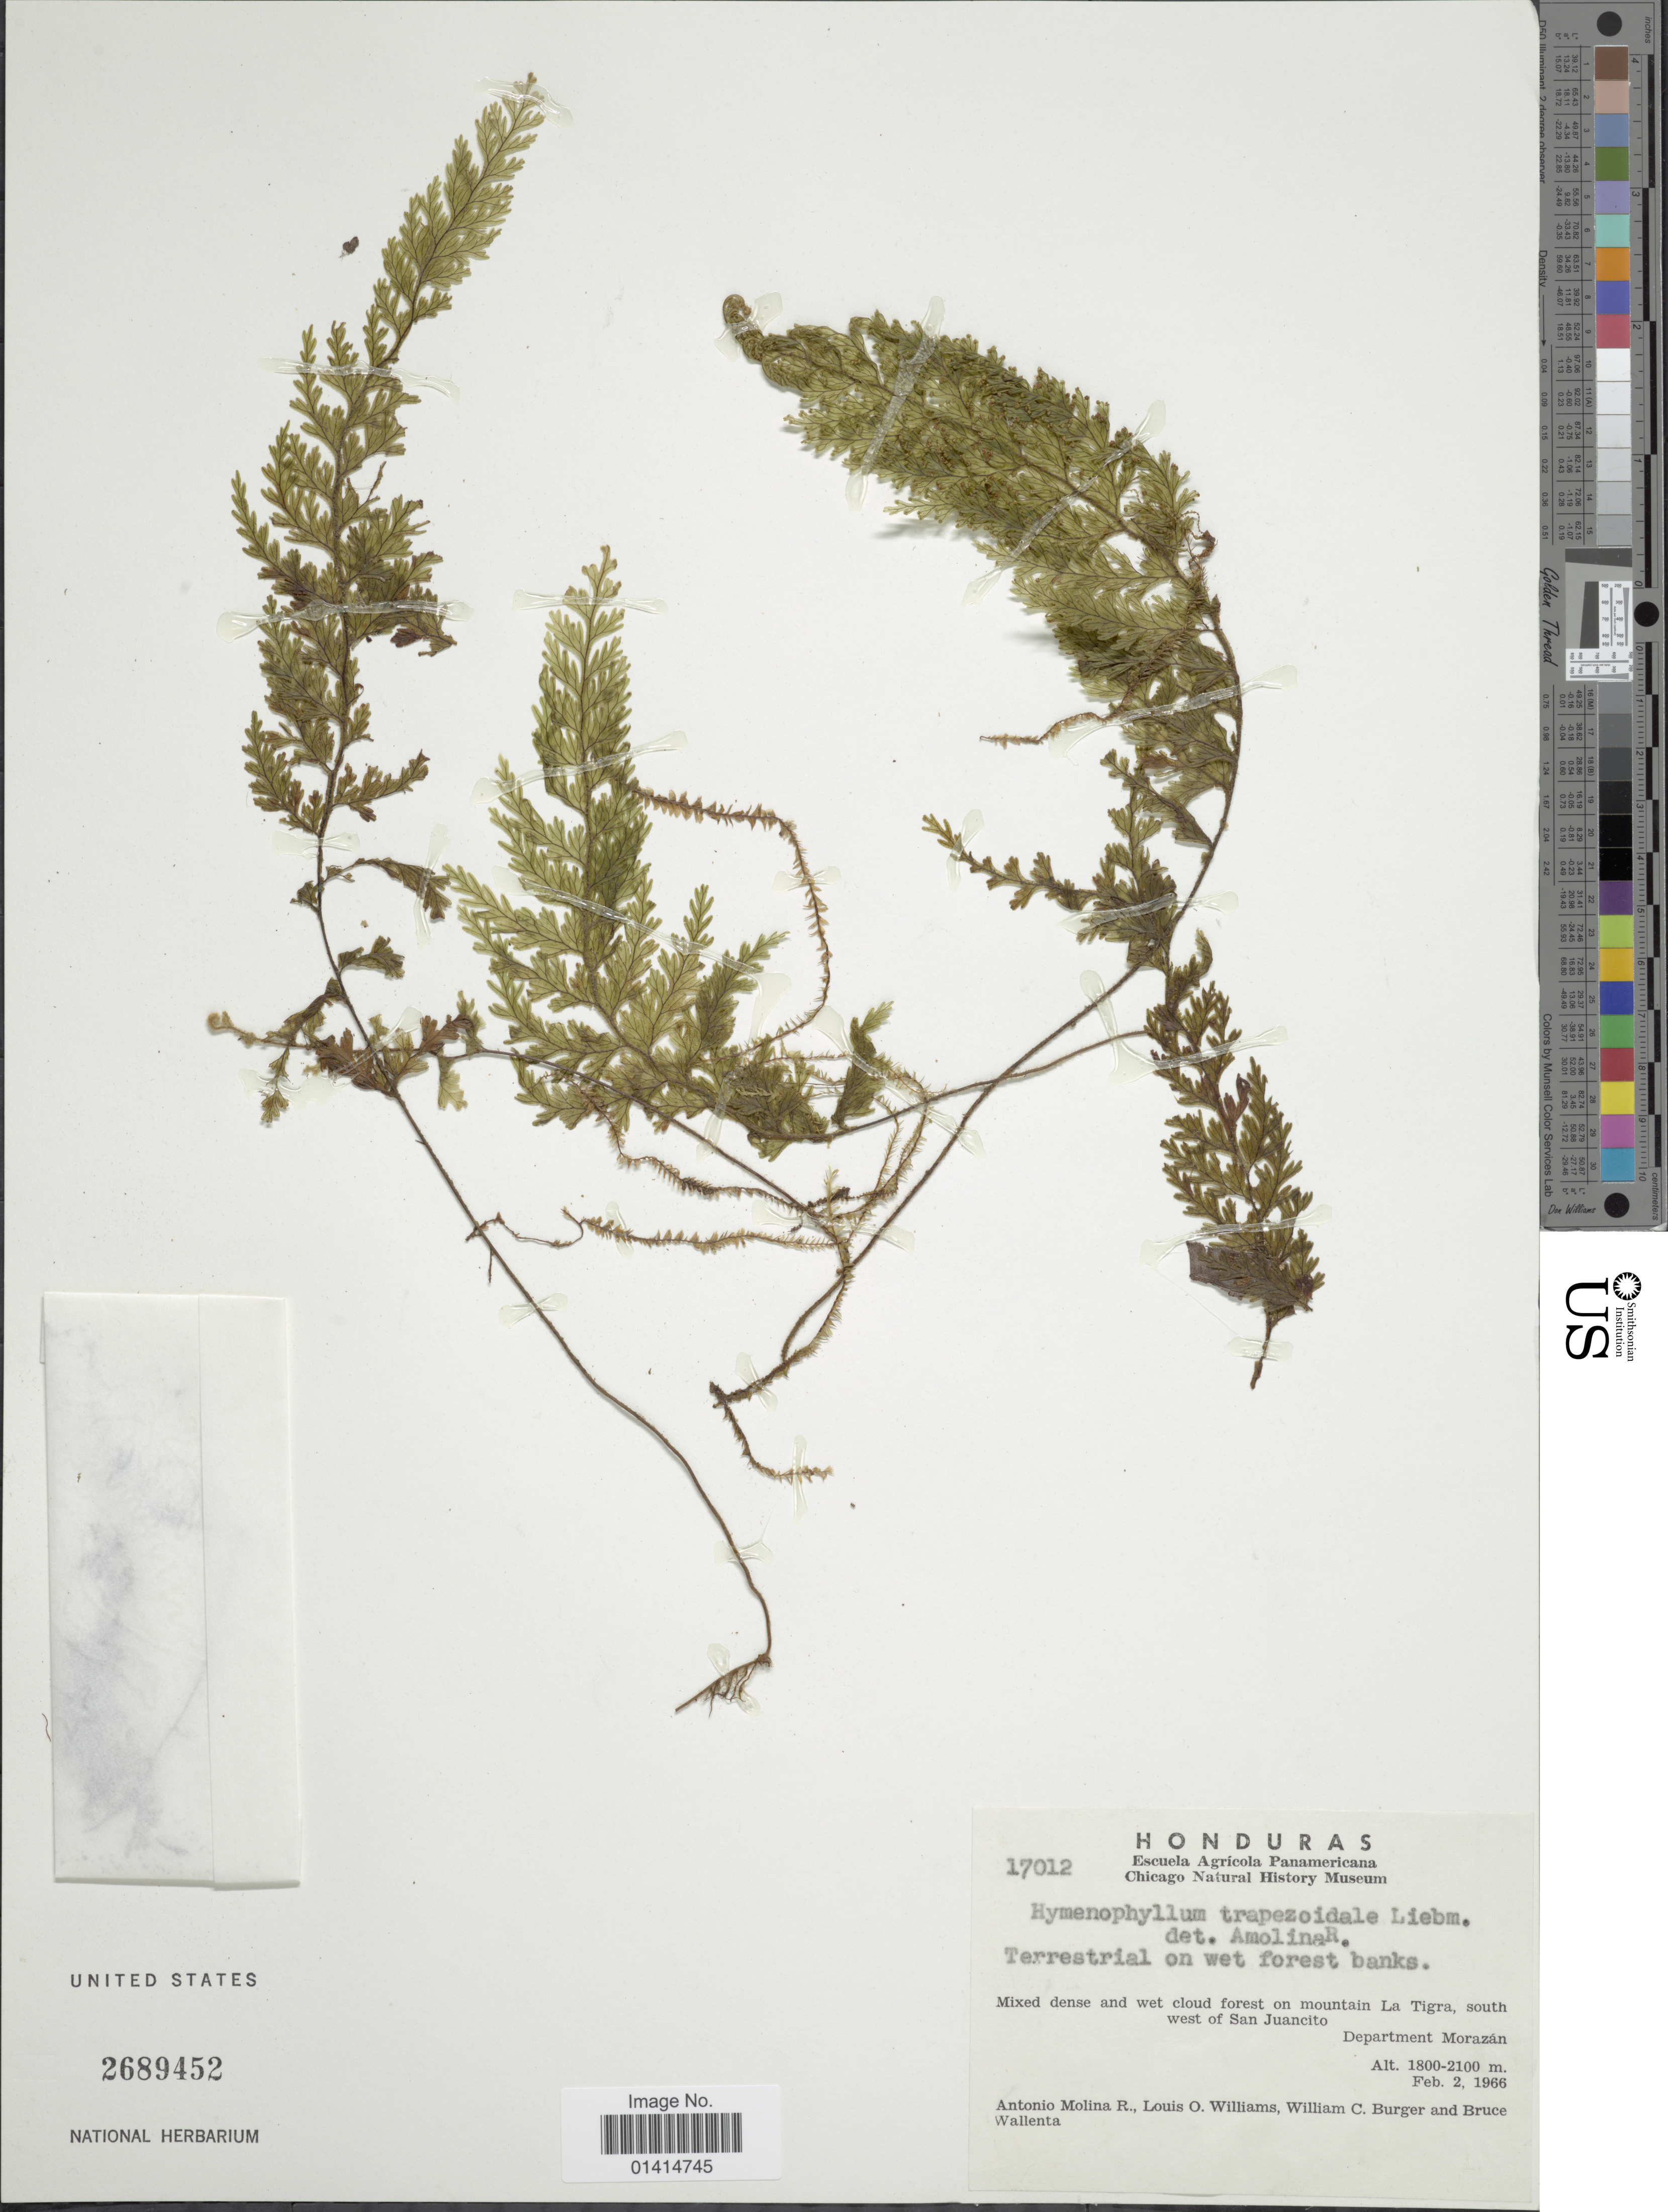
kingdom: Plantae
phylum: Tracheophyta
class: Polypodiopsida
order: Hymenophyllales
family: Hymenophyllaceae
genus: Hymenophyllum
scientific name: Hymenophyllum trapezoidale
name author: Liebm.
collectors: A. Molina R., L. O. Williams, W. Burger & B. Wallenta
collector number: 17012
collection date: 1966-02-02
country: Honduras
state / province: Fco. Morazán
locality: On mountain La Tigra, south west of San Juancito Department Morazán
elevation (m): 1800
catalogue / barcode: US 2689452